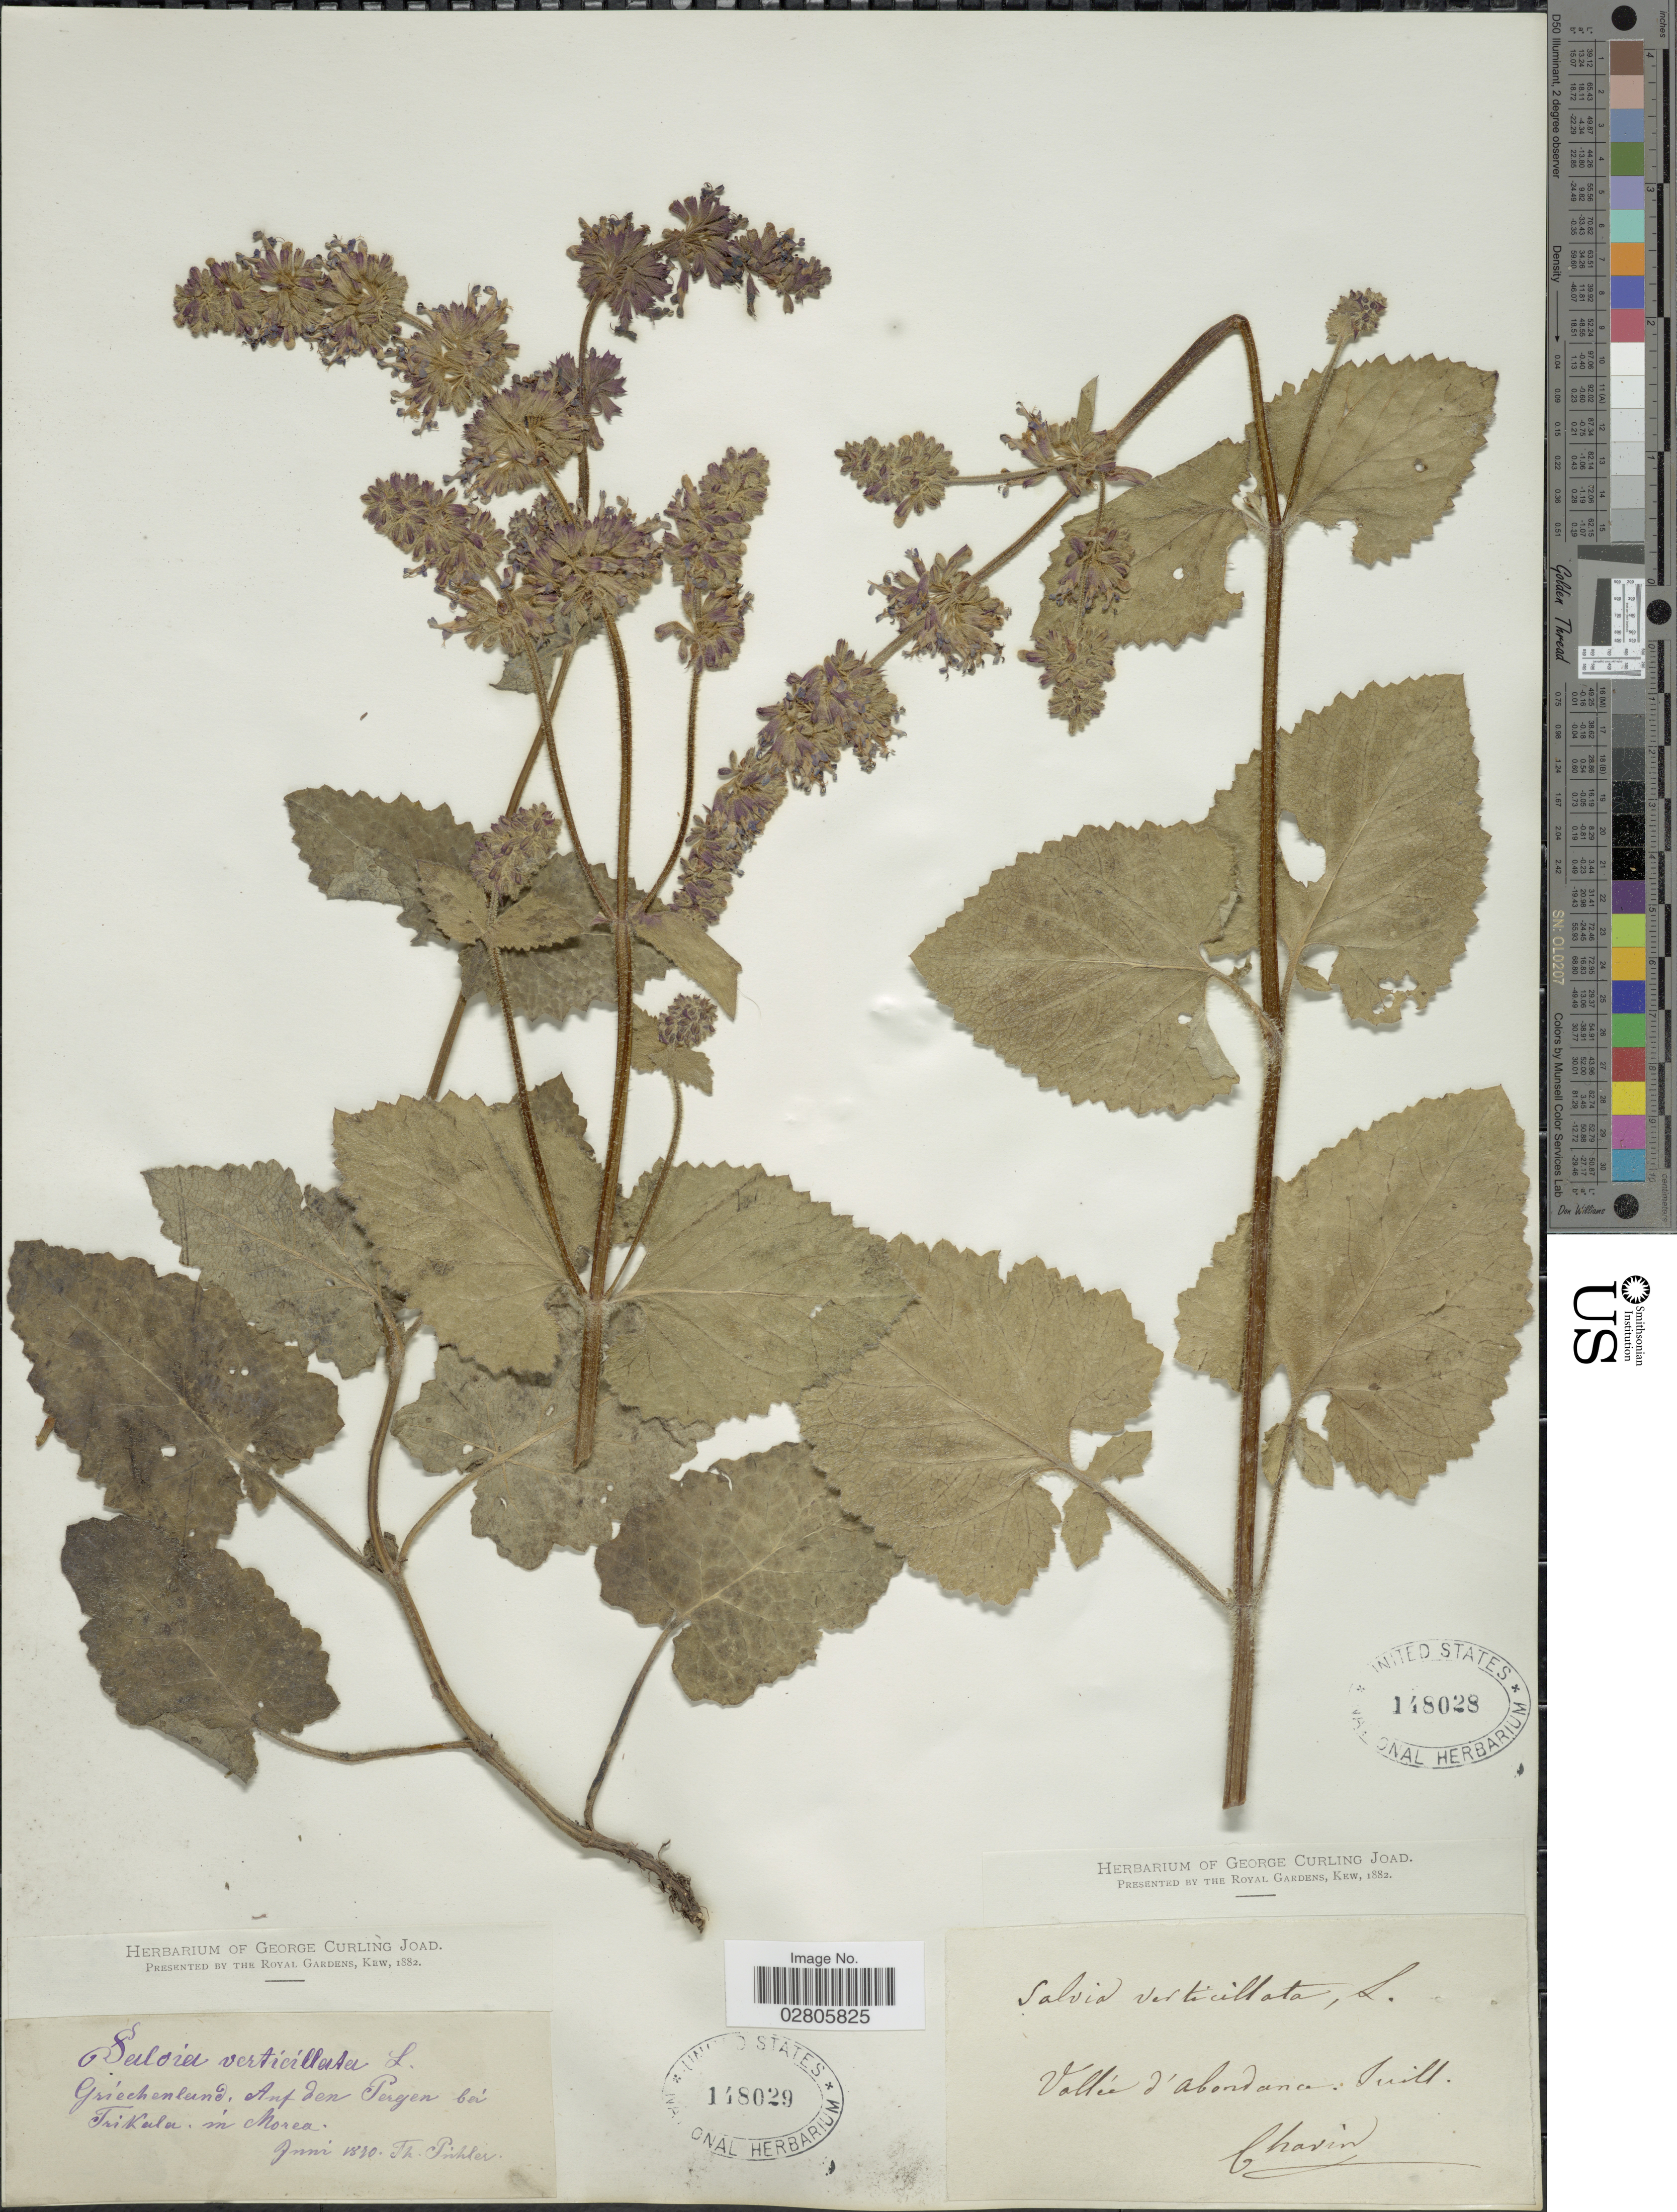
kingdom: Plantae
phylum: Tracheophyta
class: Magnoliopsida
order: Lamiales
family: Lamiaceae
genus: Salvia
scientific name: Salvia verticillata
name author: L.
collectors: -. Chavin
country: France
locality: Vallée d'Abondance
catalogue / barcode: US 148028-2